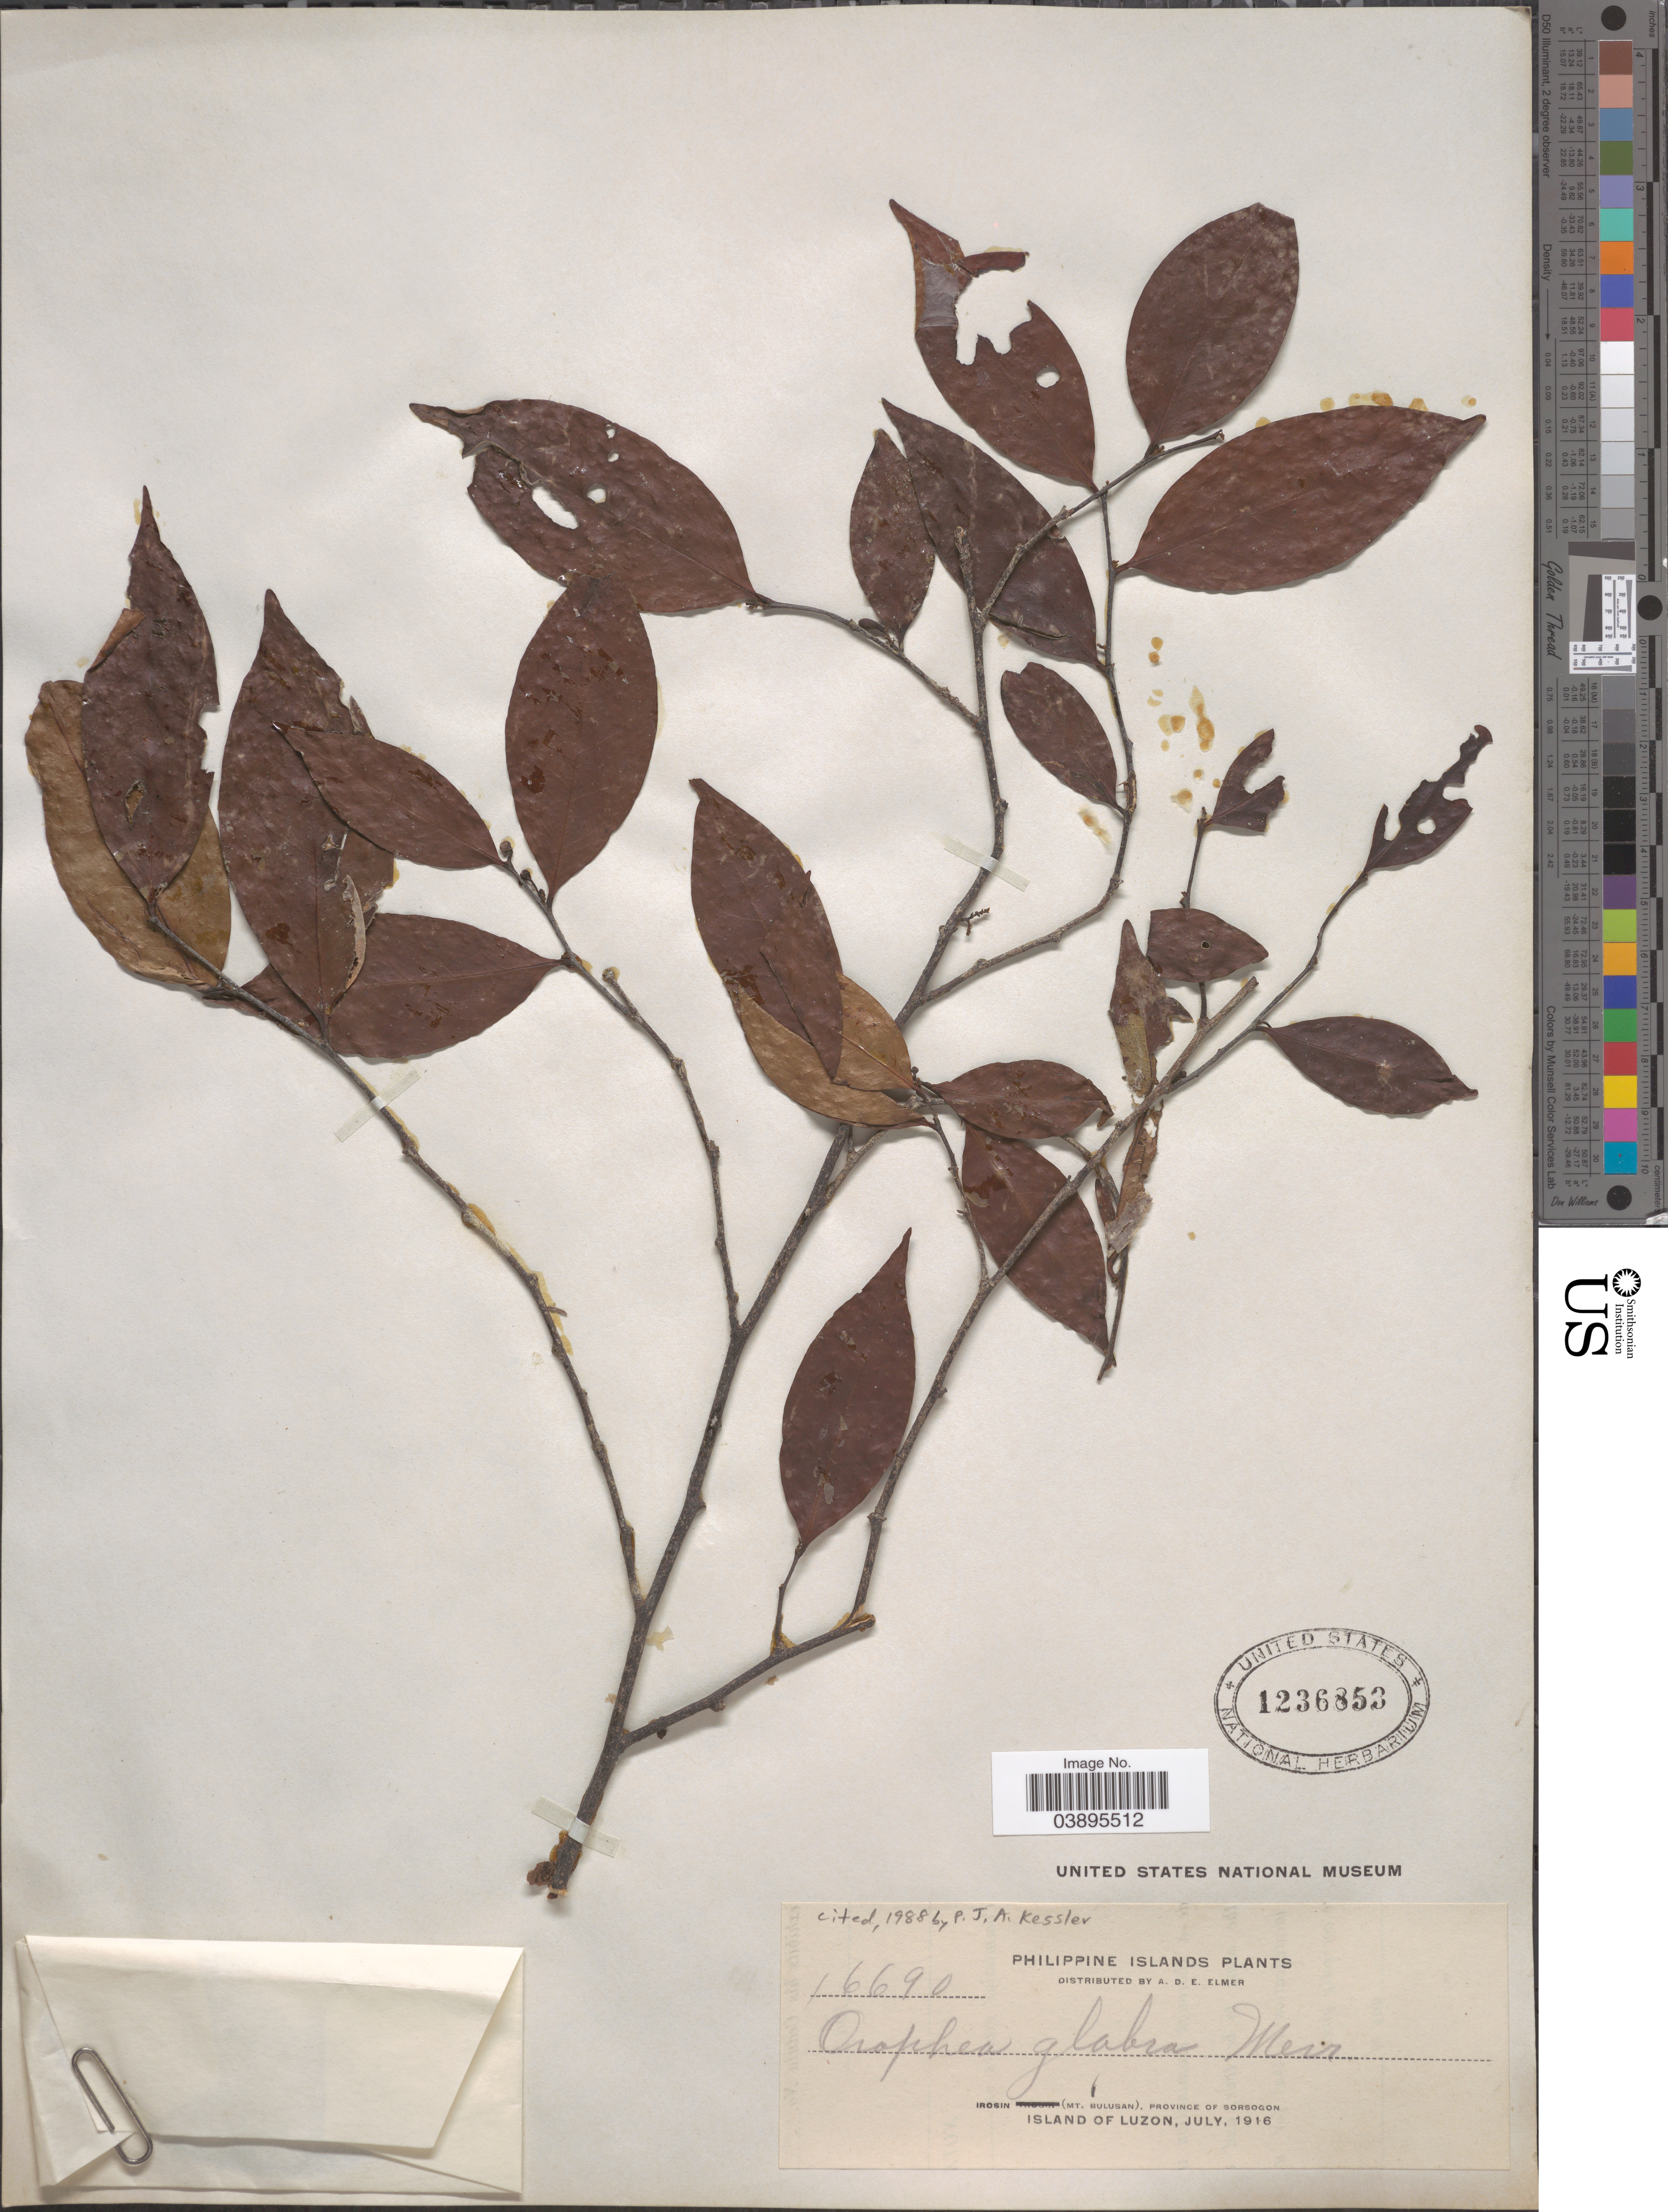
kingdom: Plantae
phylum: Tracheophyta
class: Magnoliopsida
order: Magnoliales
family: Annonaceae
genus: Orophea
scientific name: Orophea glabra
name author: Merr.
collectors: A. D. E. Elmer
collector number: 16690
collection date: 1916-07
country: Philippines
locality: Philippine Islands. Irosin (Mt. Bulusan), Province of Sorsogon. Island of Luzon.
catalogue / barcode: US 1236853